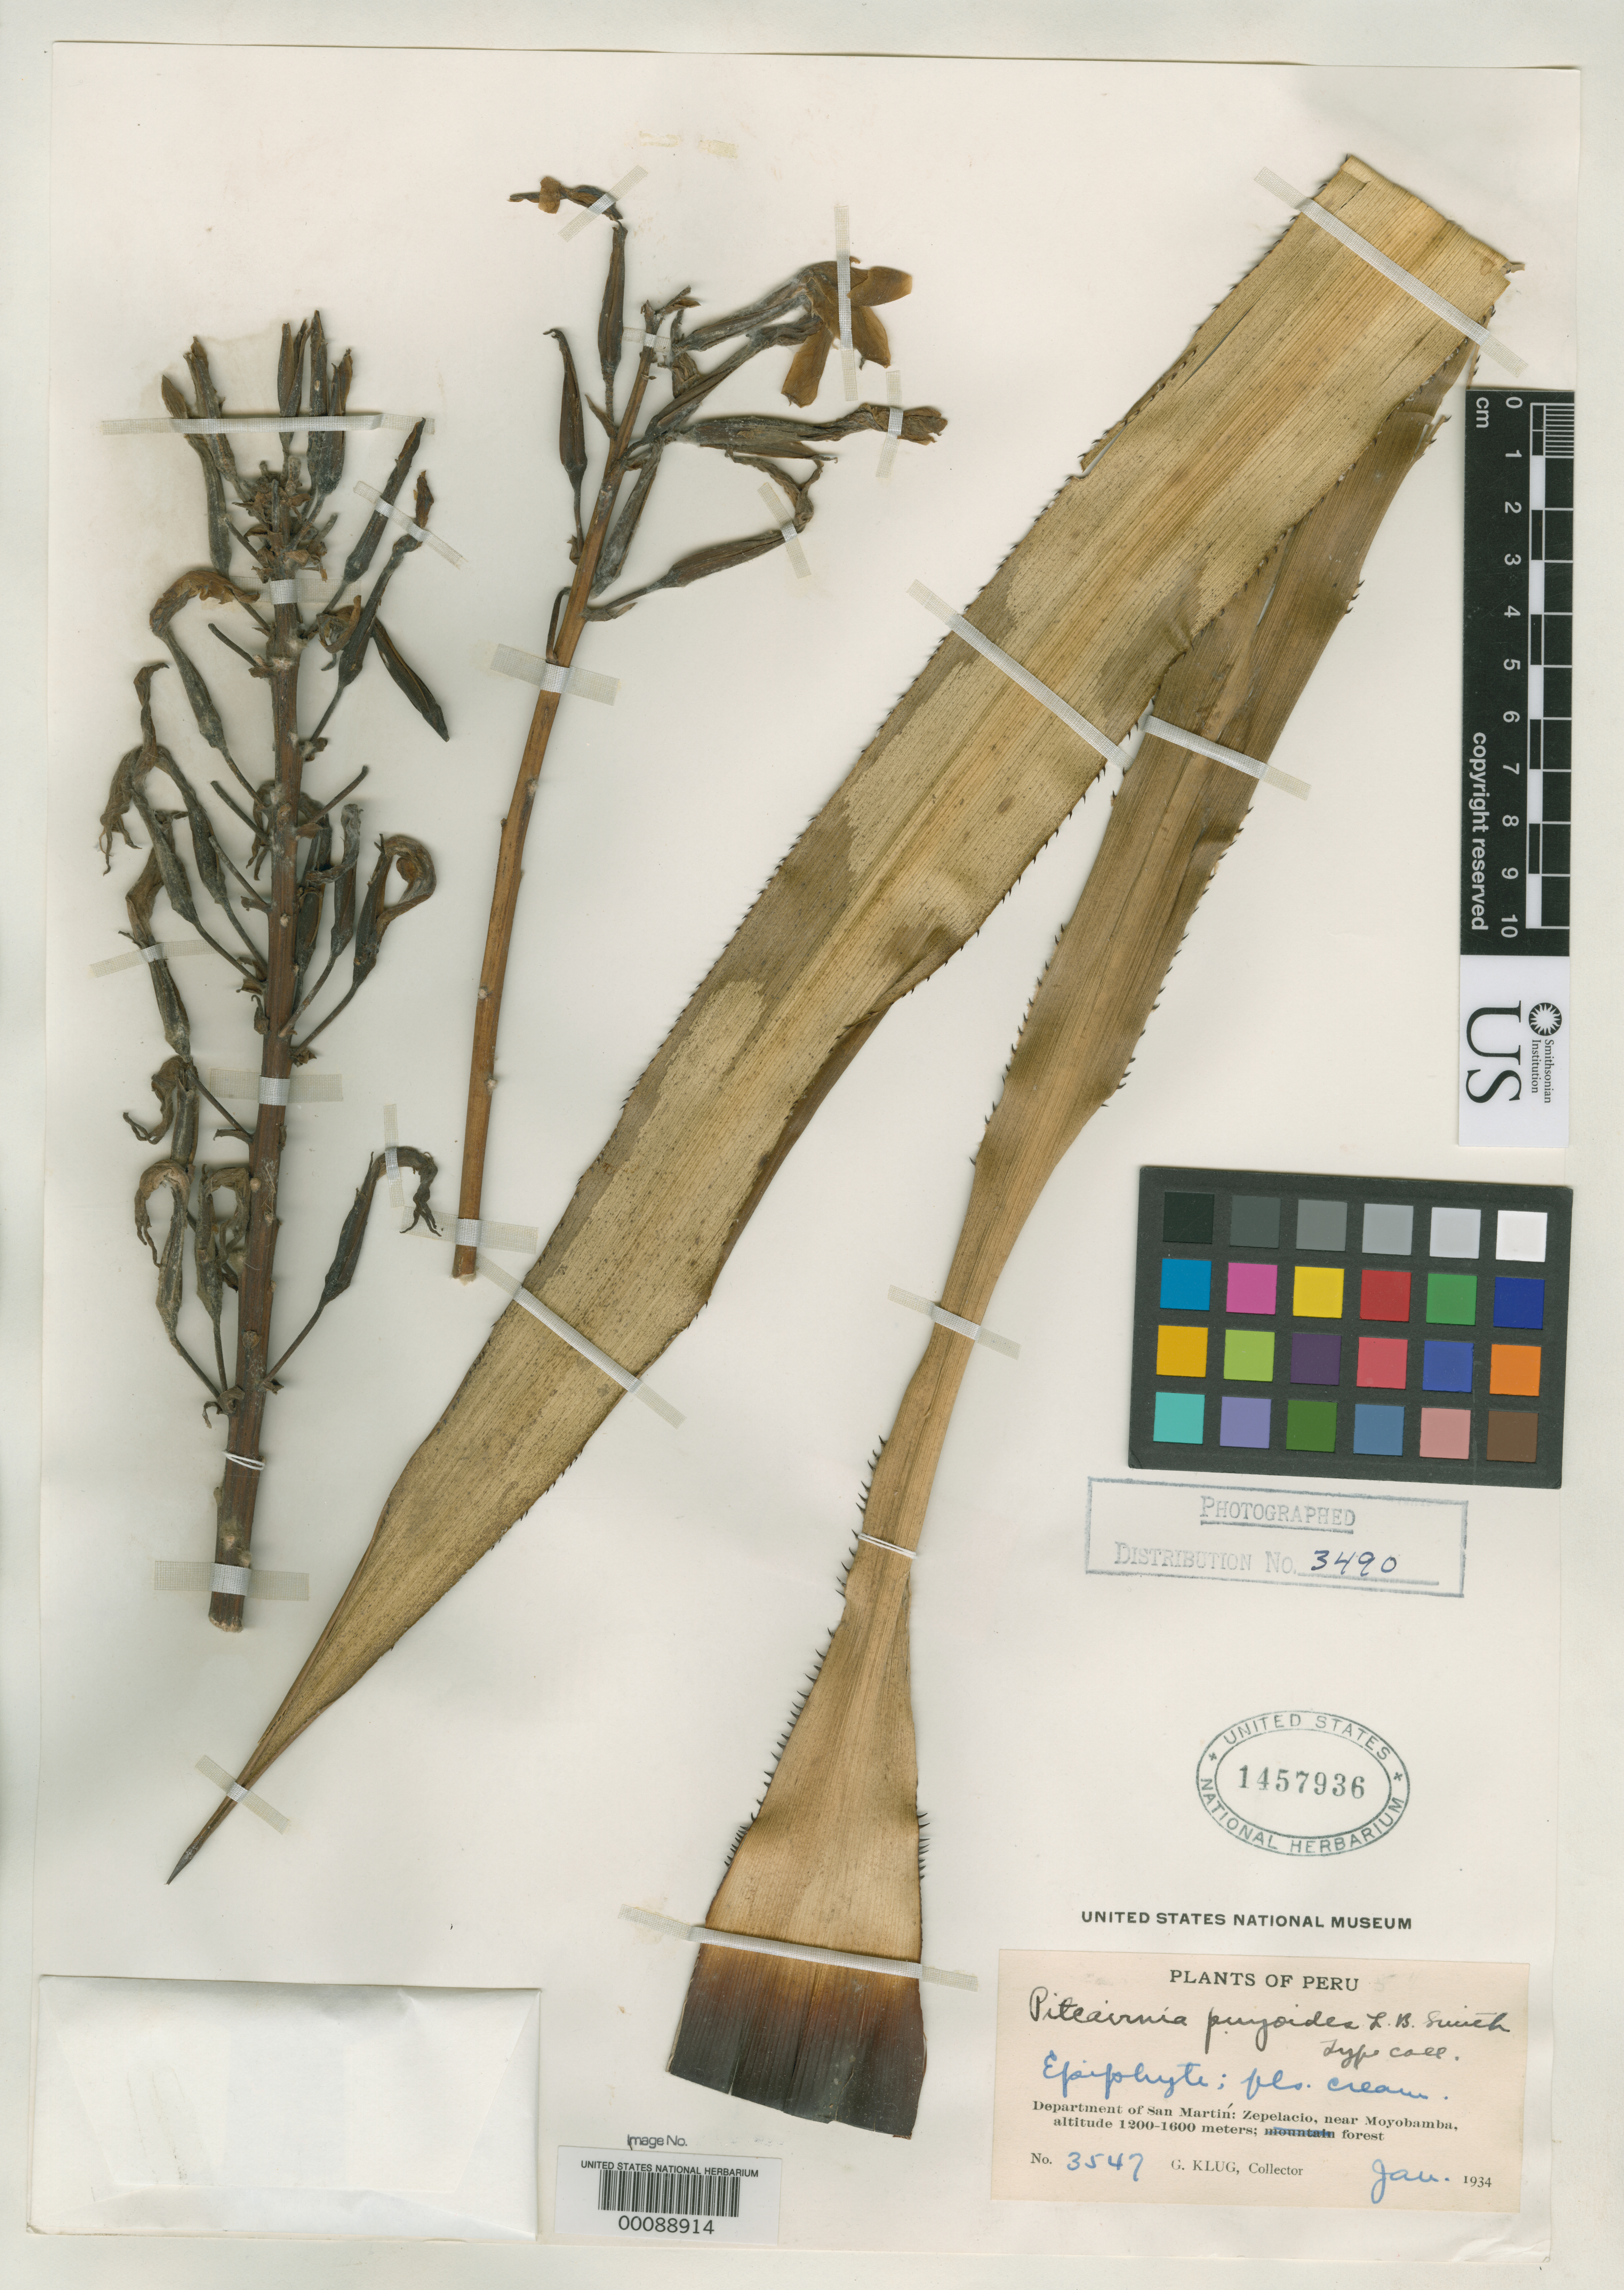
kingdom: Plantae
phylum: Tracheophyta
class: Liliopsida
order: Poales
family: Bromeliaceae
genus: Pitcairnia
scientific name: Pitcairnia puyoides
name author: L.B. Sm.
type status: Isotype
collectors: G. Klug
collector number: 3547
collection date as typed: Jan 1934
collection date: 1934-01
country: Peru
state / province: San Martín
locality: Zepelacio, near Moyobamba.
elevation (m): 1200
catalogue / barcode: US 1457936